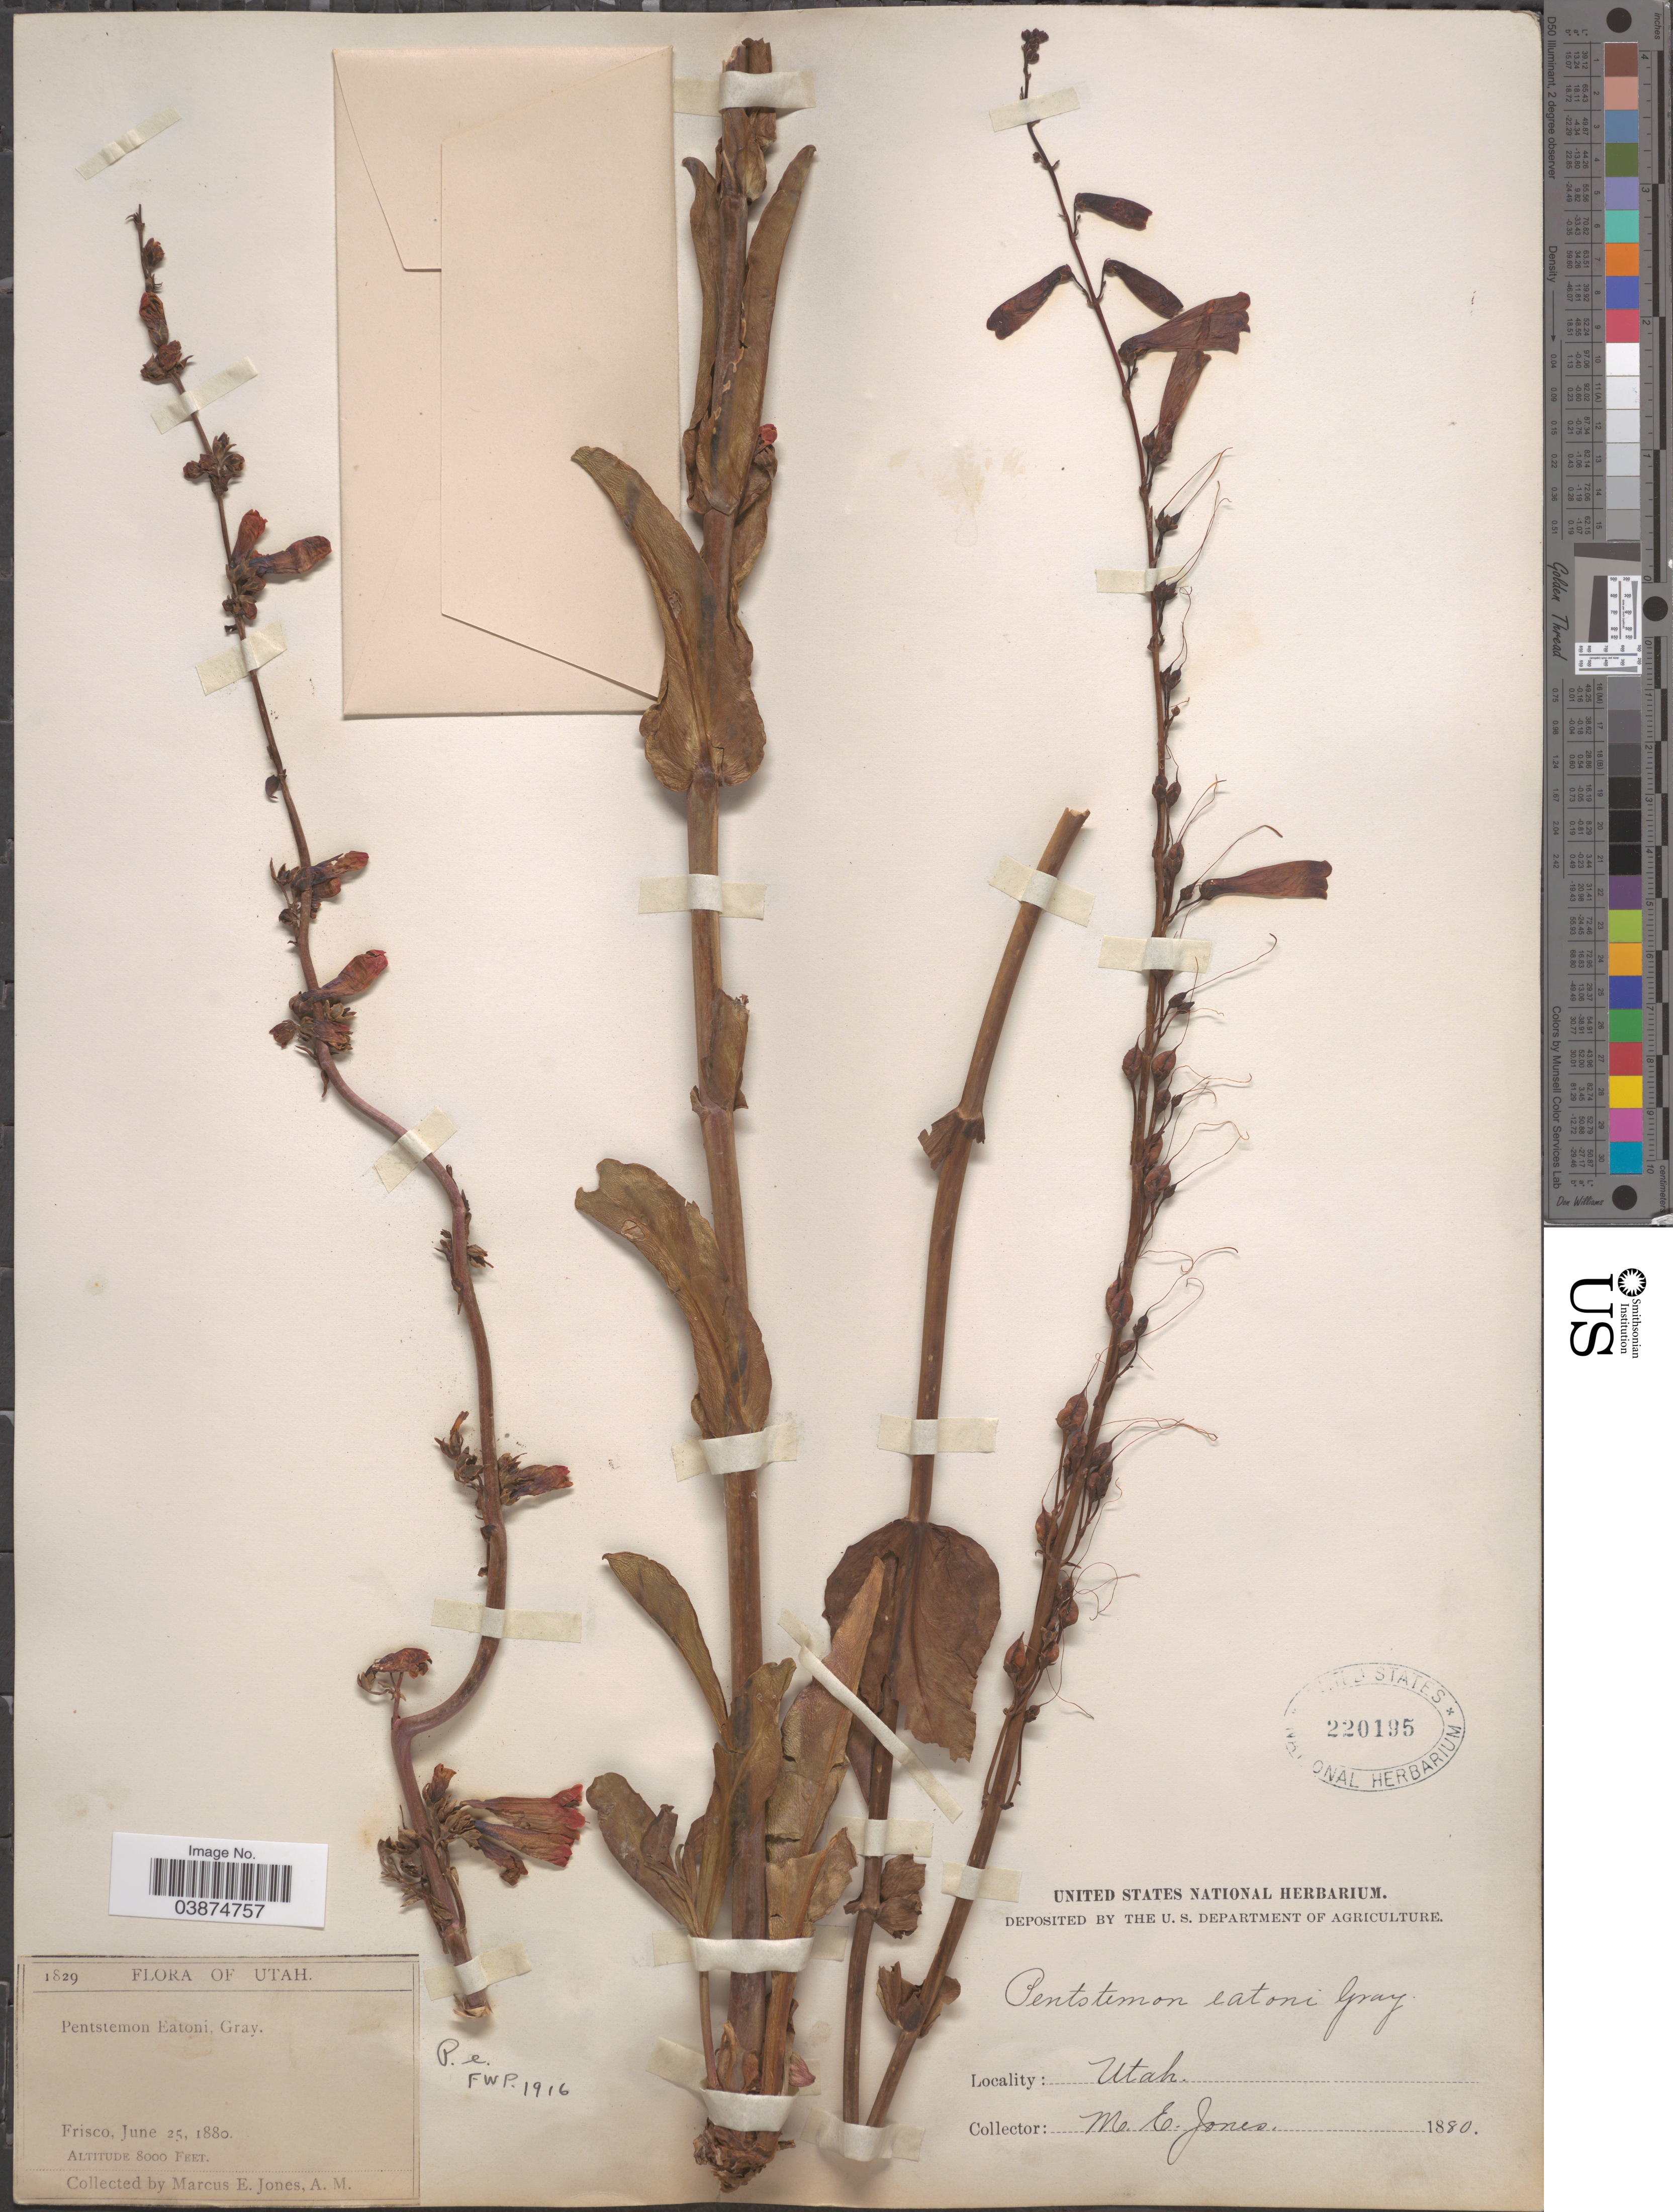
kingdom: Plantae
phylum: Tracheophyta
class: Magnoliopsida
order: Lamiales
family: Plantaginaceae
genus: Penstemon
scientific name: Penstemon eatonii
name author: A. Gray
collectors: M. E. Jones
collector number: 1829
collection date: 1880-06-25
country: United States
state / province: Utah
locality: Frisco.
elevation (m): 2438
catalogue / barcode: US 220195